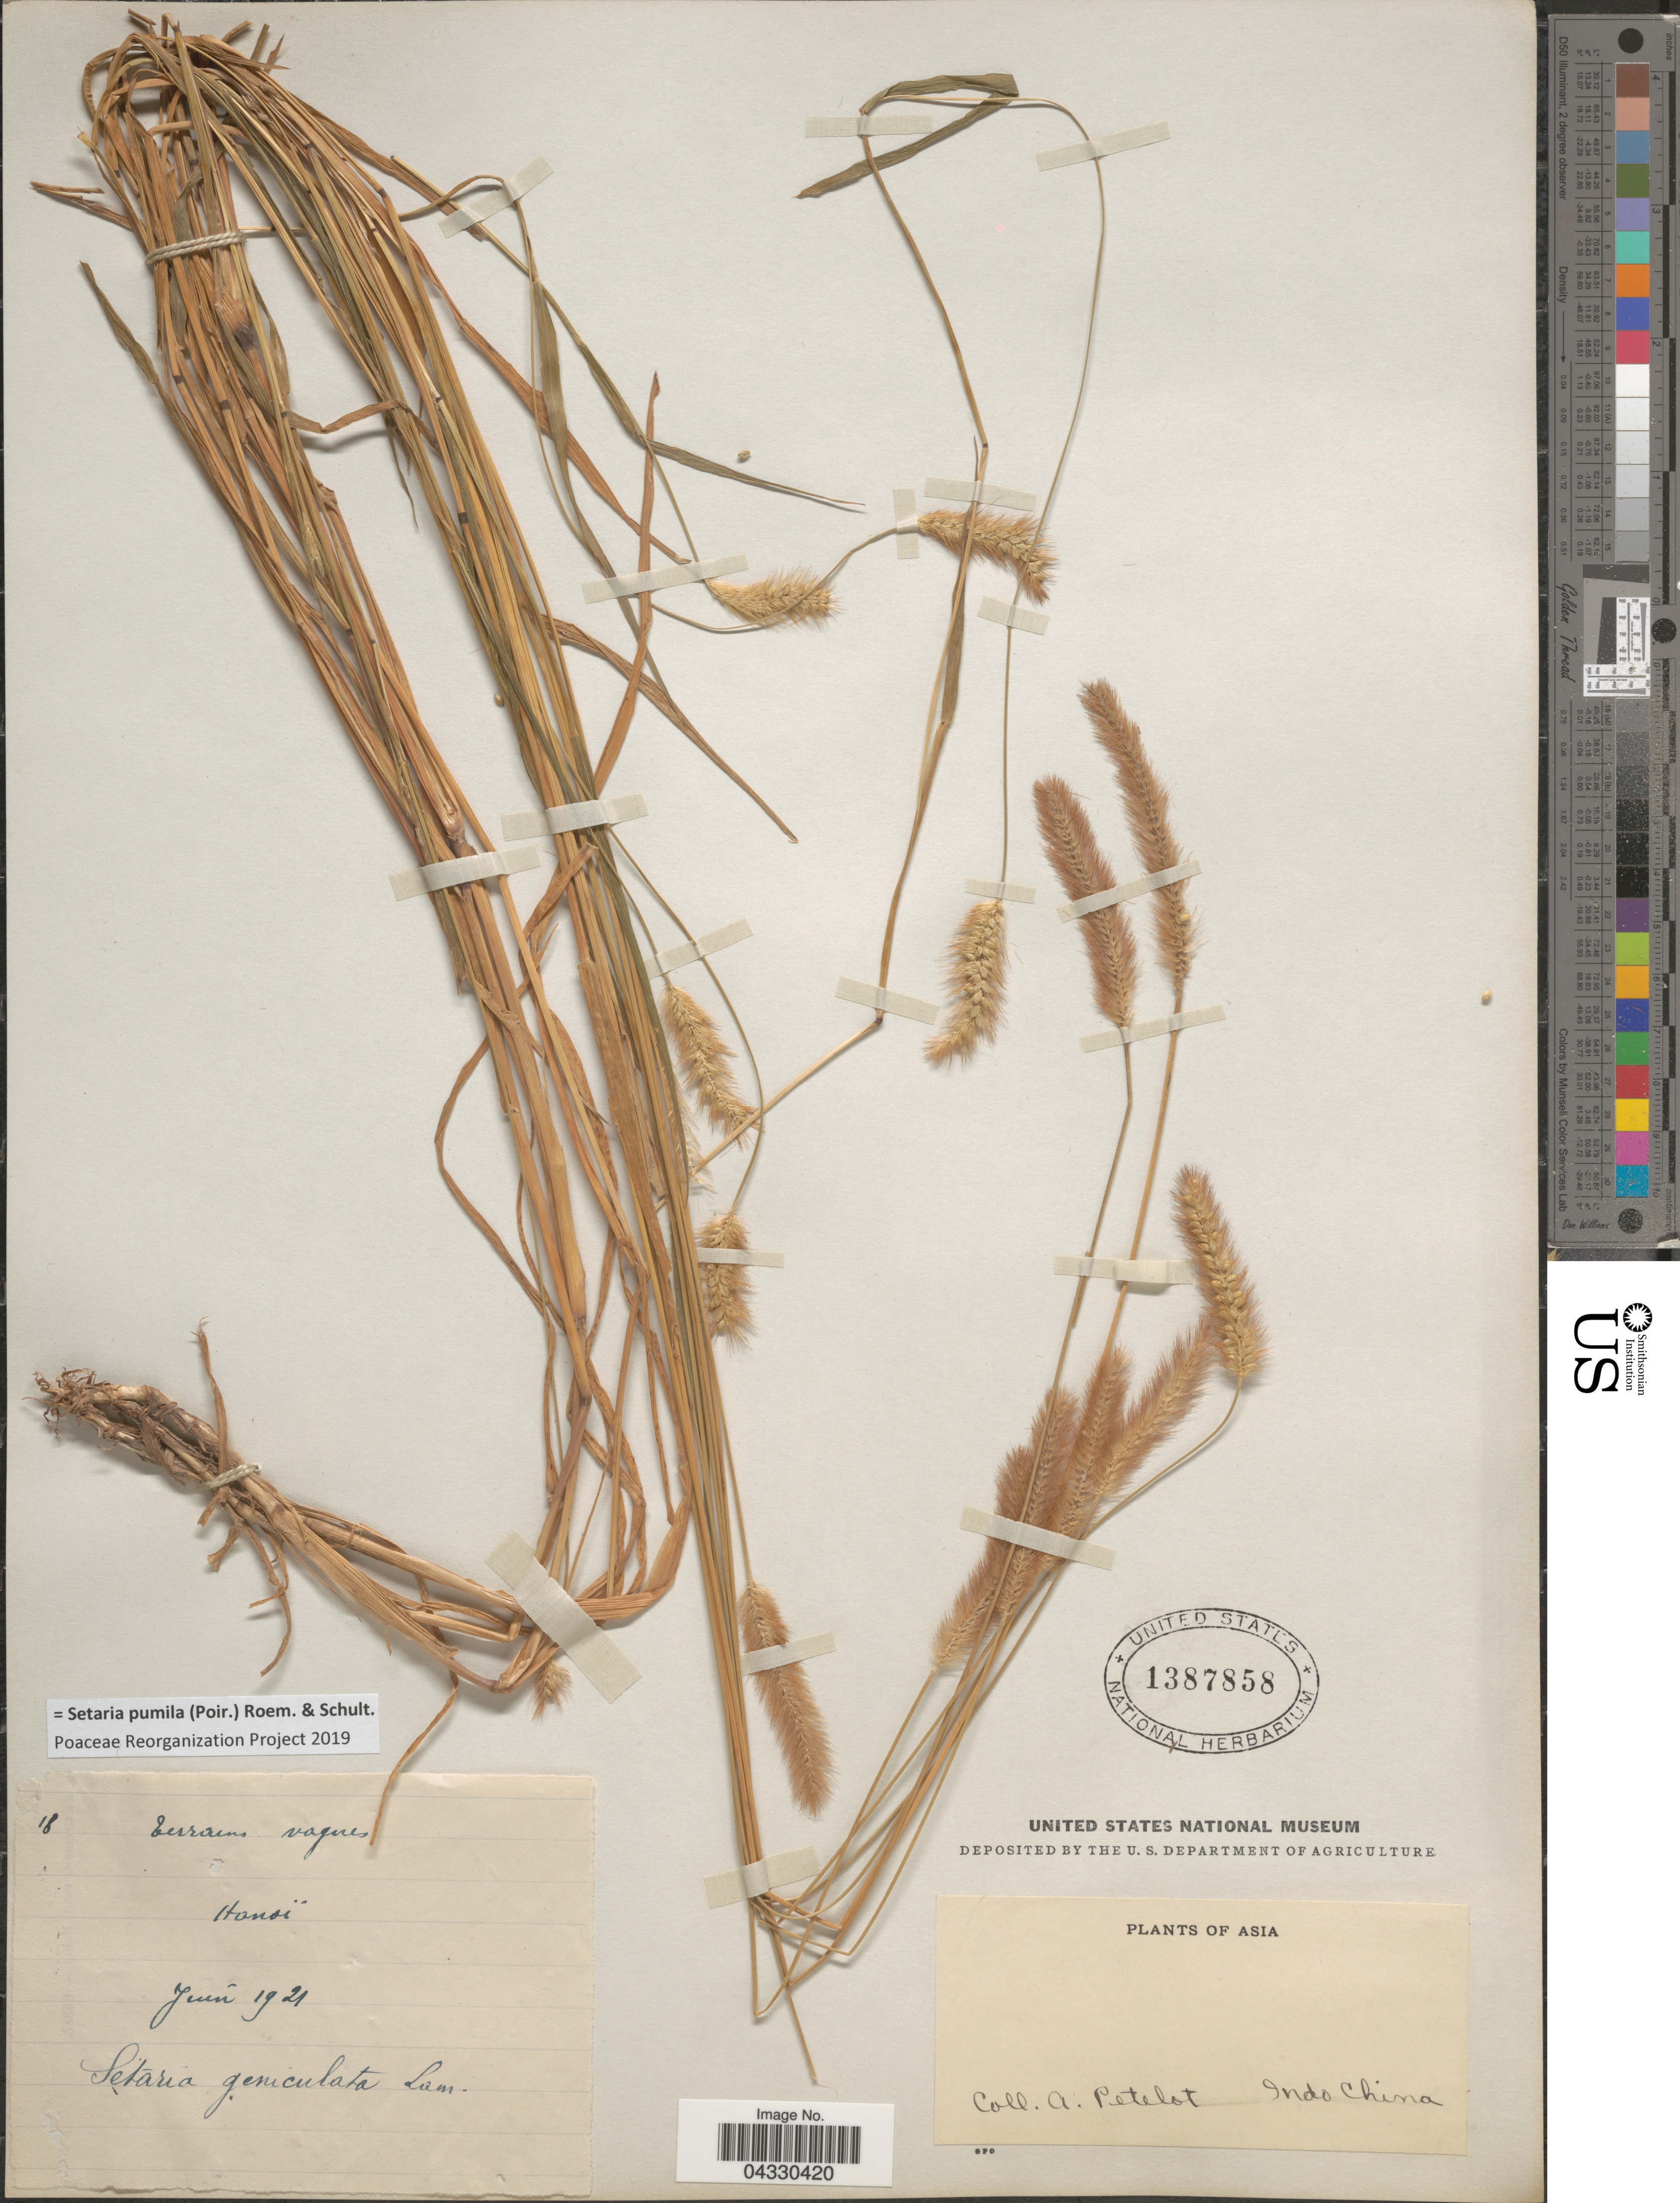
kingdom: Plantae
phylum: Tracheophyta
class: Liliopsida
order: Poales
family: Poaceae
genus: Setaria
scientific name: Setaria pumila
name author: (Poir.) Roem. & Schult.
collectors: A. Petelot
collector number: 18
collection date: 1921-06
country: Vietnam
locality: Indo China. Asia. Terrain vagues. Hanoi.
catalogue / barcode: US 1387858